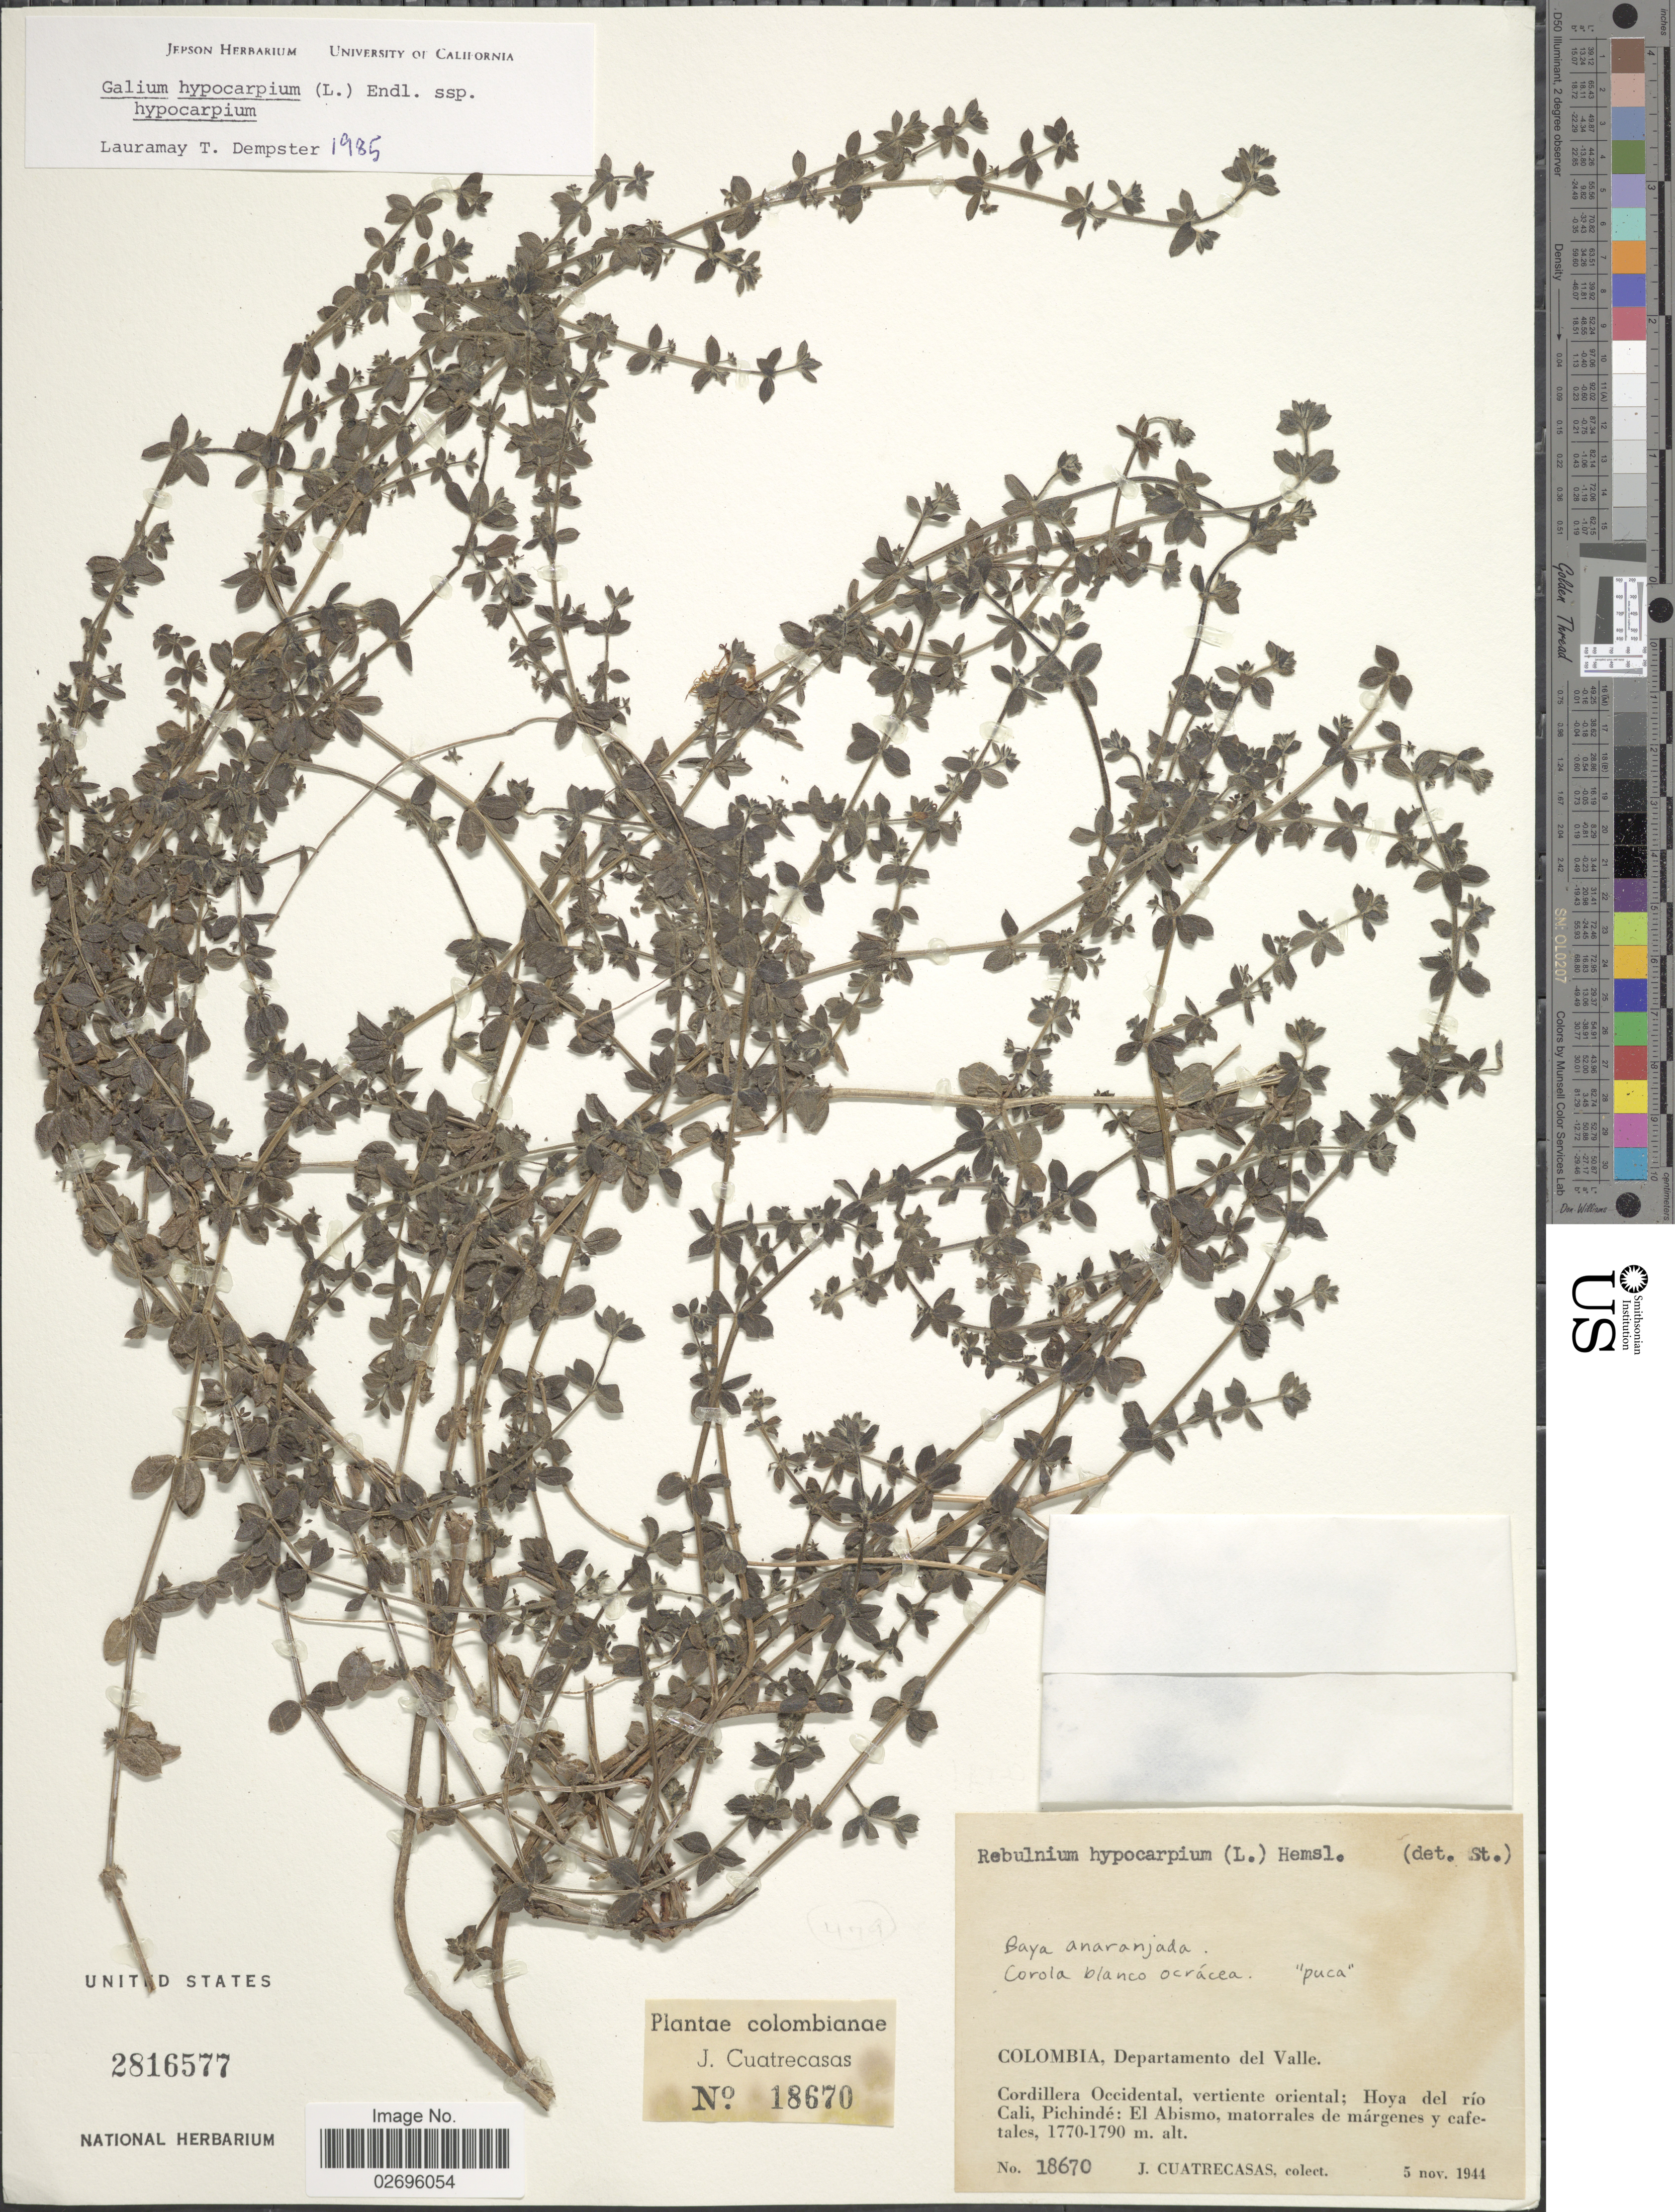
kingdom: Plantae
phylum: Tracheophyta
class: Magnoliopsida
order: Gentianales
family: Rubiaceae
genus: Galium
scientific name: Galium hypocarpium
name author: (L.) Endl. ex Griseb.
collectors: J. Cuatrecasas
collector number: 18670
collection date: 1944-11-05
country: Colombia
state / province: Valle del Cauca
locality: Departamento del Valle. Cordillera Occidental, vertiente oriental; hoya del rio Cali, Pichinde: El Abismo, matorrales de margenes y cafetales.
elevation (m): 1770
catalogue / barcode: US 2816577